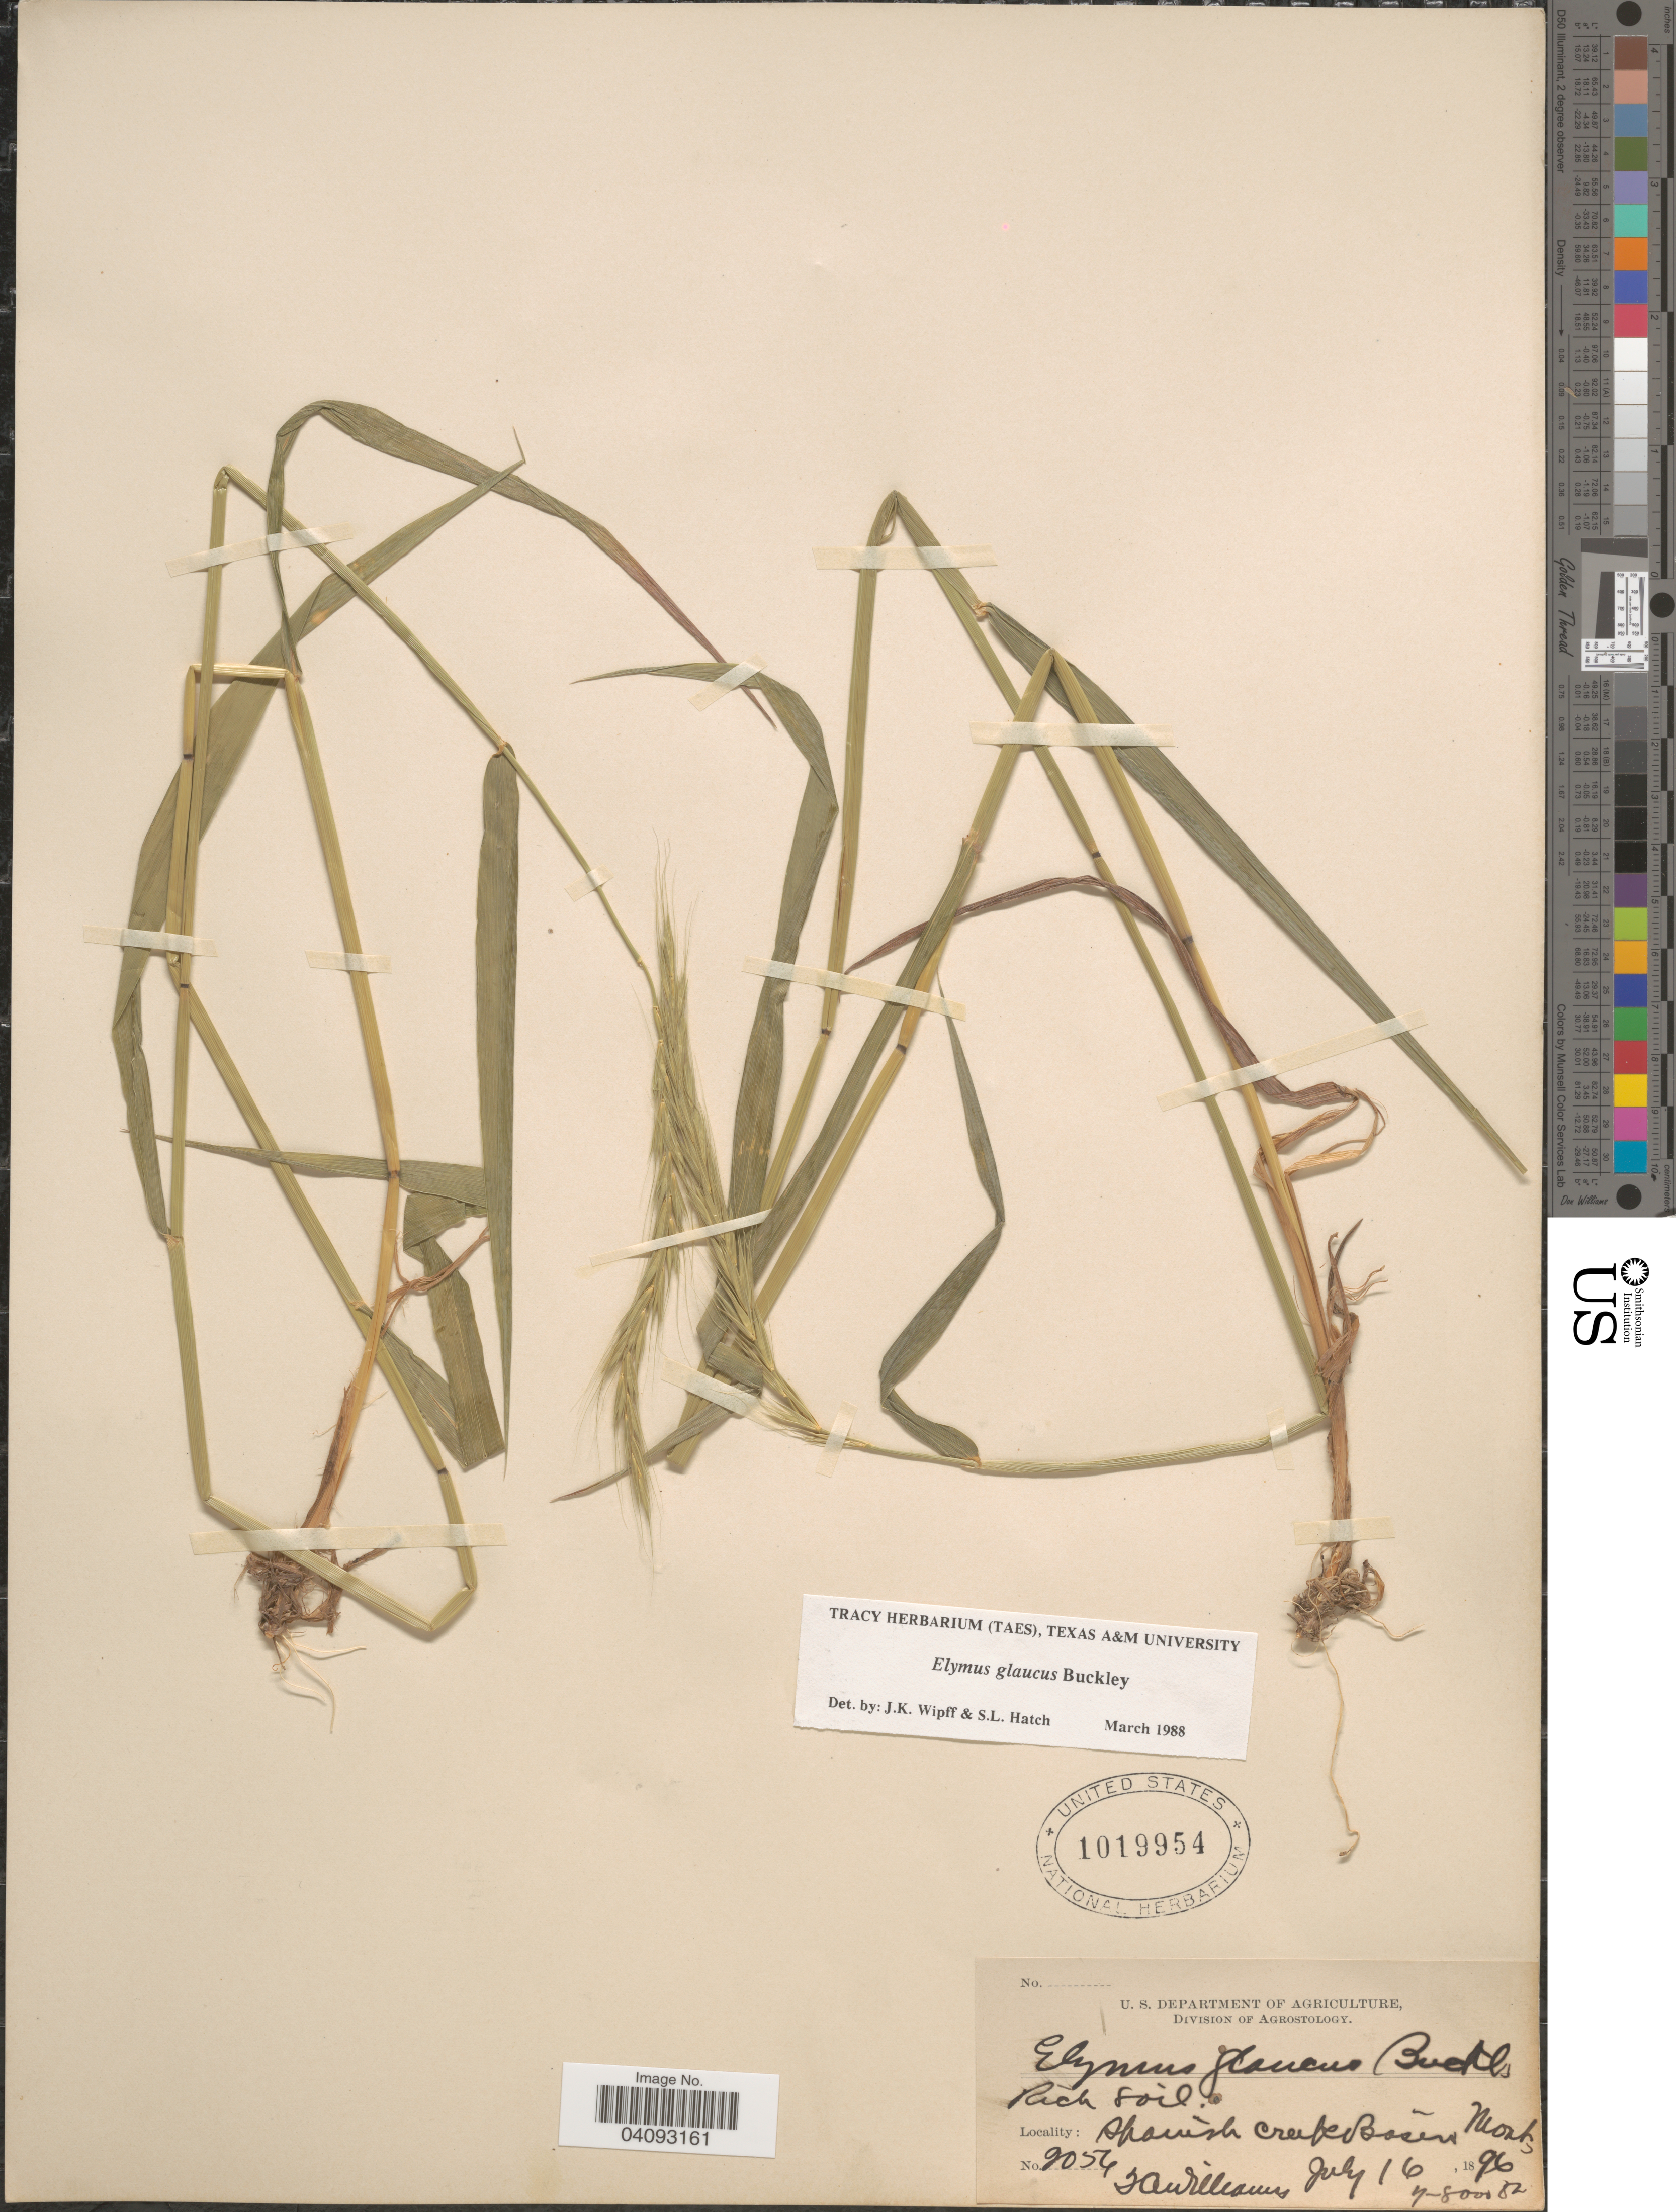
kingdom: Plantae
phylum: Tracheophyta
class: Liliopsida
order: Poales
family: Poaceae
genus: Elymus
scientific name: Elymus glaucus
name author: Buckley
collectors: T. Williams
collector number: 2054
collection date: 1896-07-16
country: United States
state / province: Montana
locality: Spanish Creek Basin.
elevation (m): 2134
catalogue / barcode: US 1019954